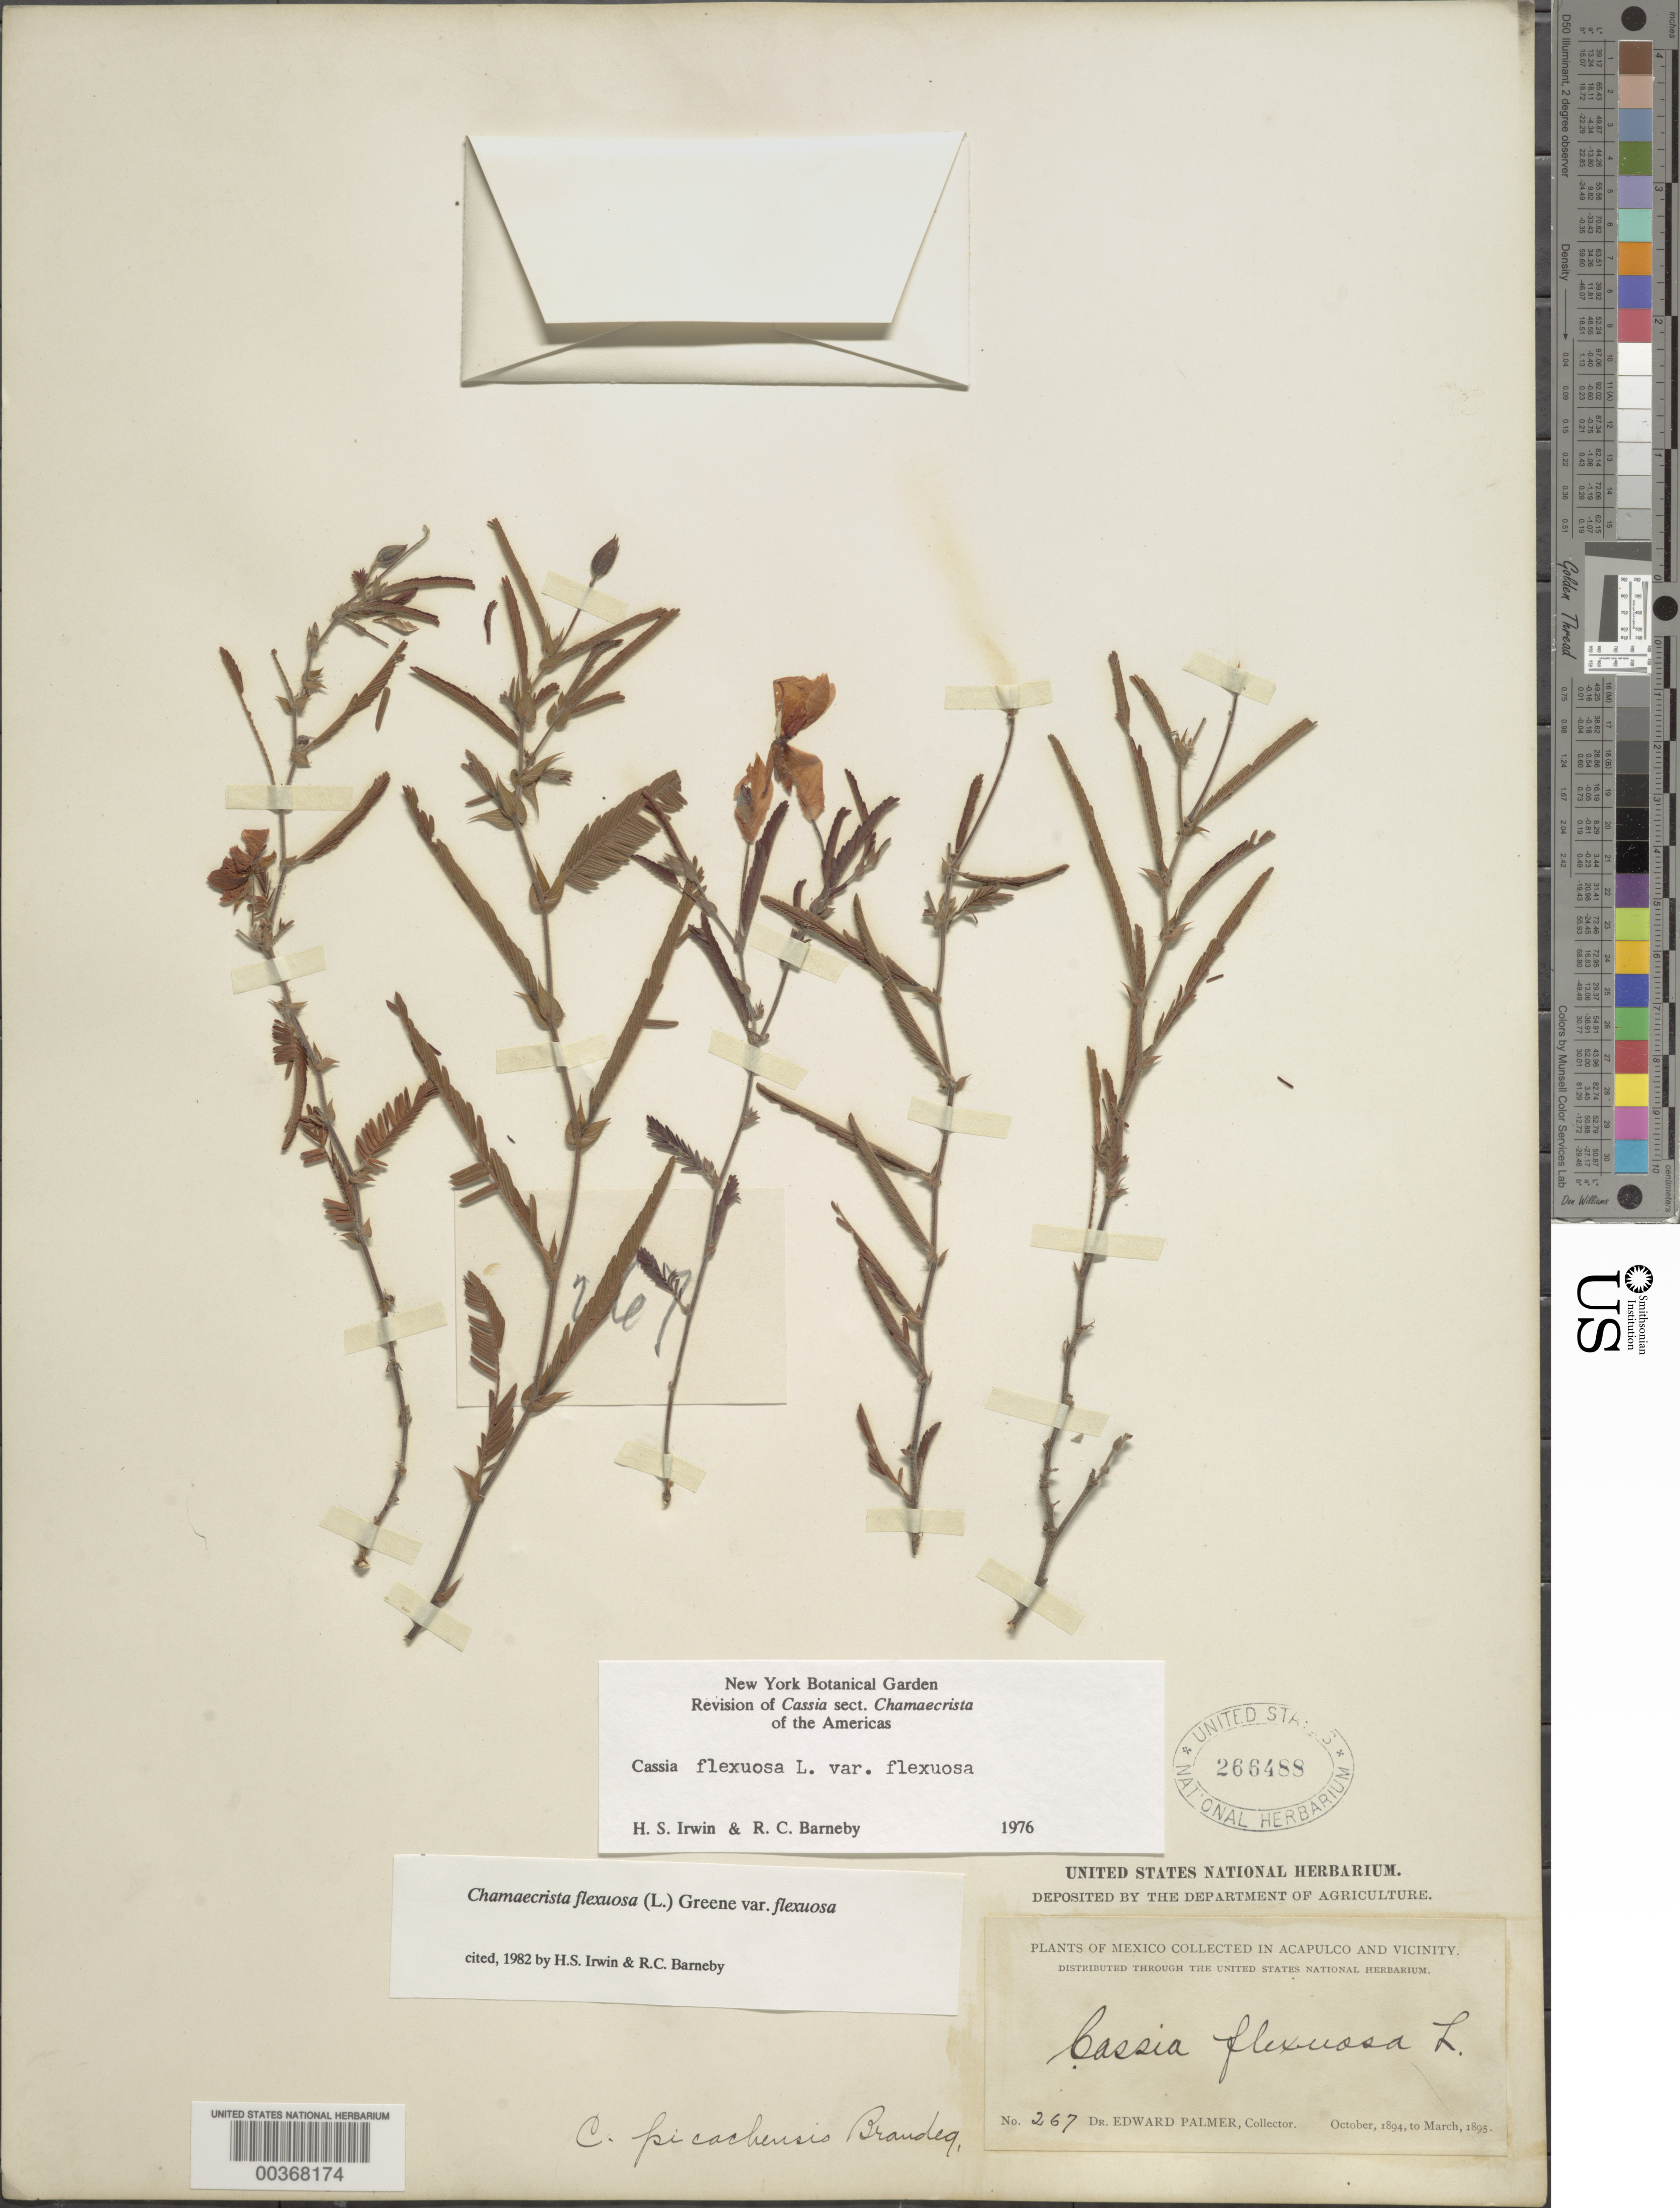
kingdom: Plantae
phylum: Tracheophyta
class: Magnoliopsida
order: Fabales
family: Fabaceae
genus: Chamaecrista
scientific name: Chamaecrista flexuosa var. flexuosa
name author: (L.) Greene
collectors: E. Palmer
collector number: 267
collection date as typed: Oct 1894 to -- Mar 1895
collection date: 1894-10/1895-03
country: Mexico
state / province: Guerrero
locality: Acapulco and vicinity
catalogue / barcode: US 266488